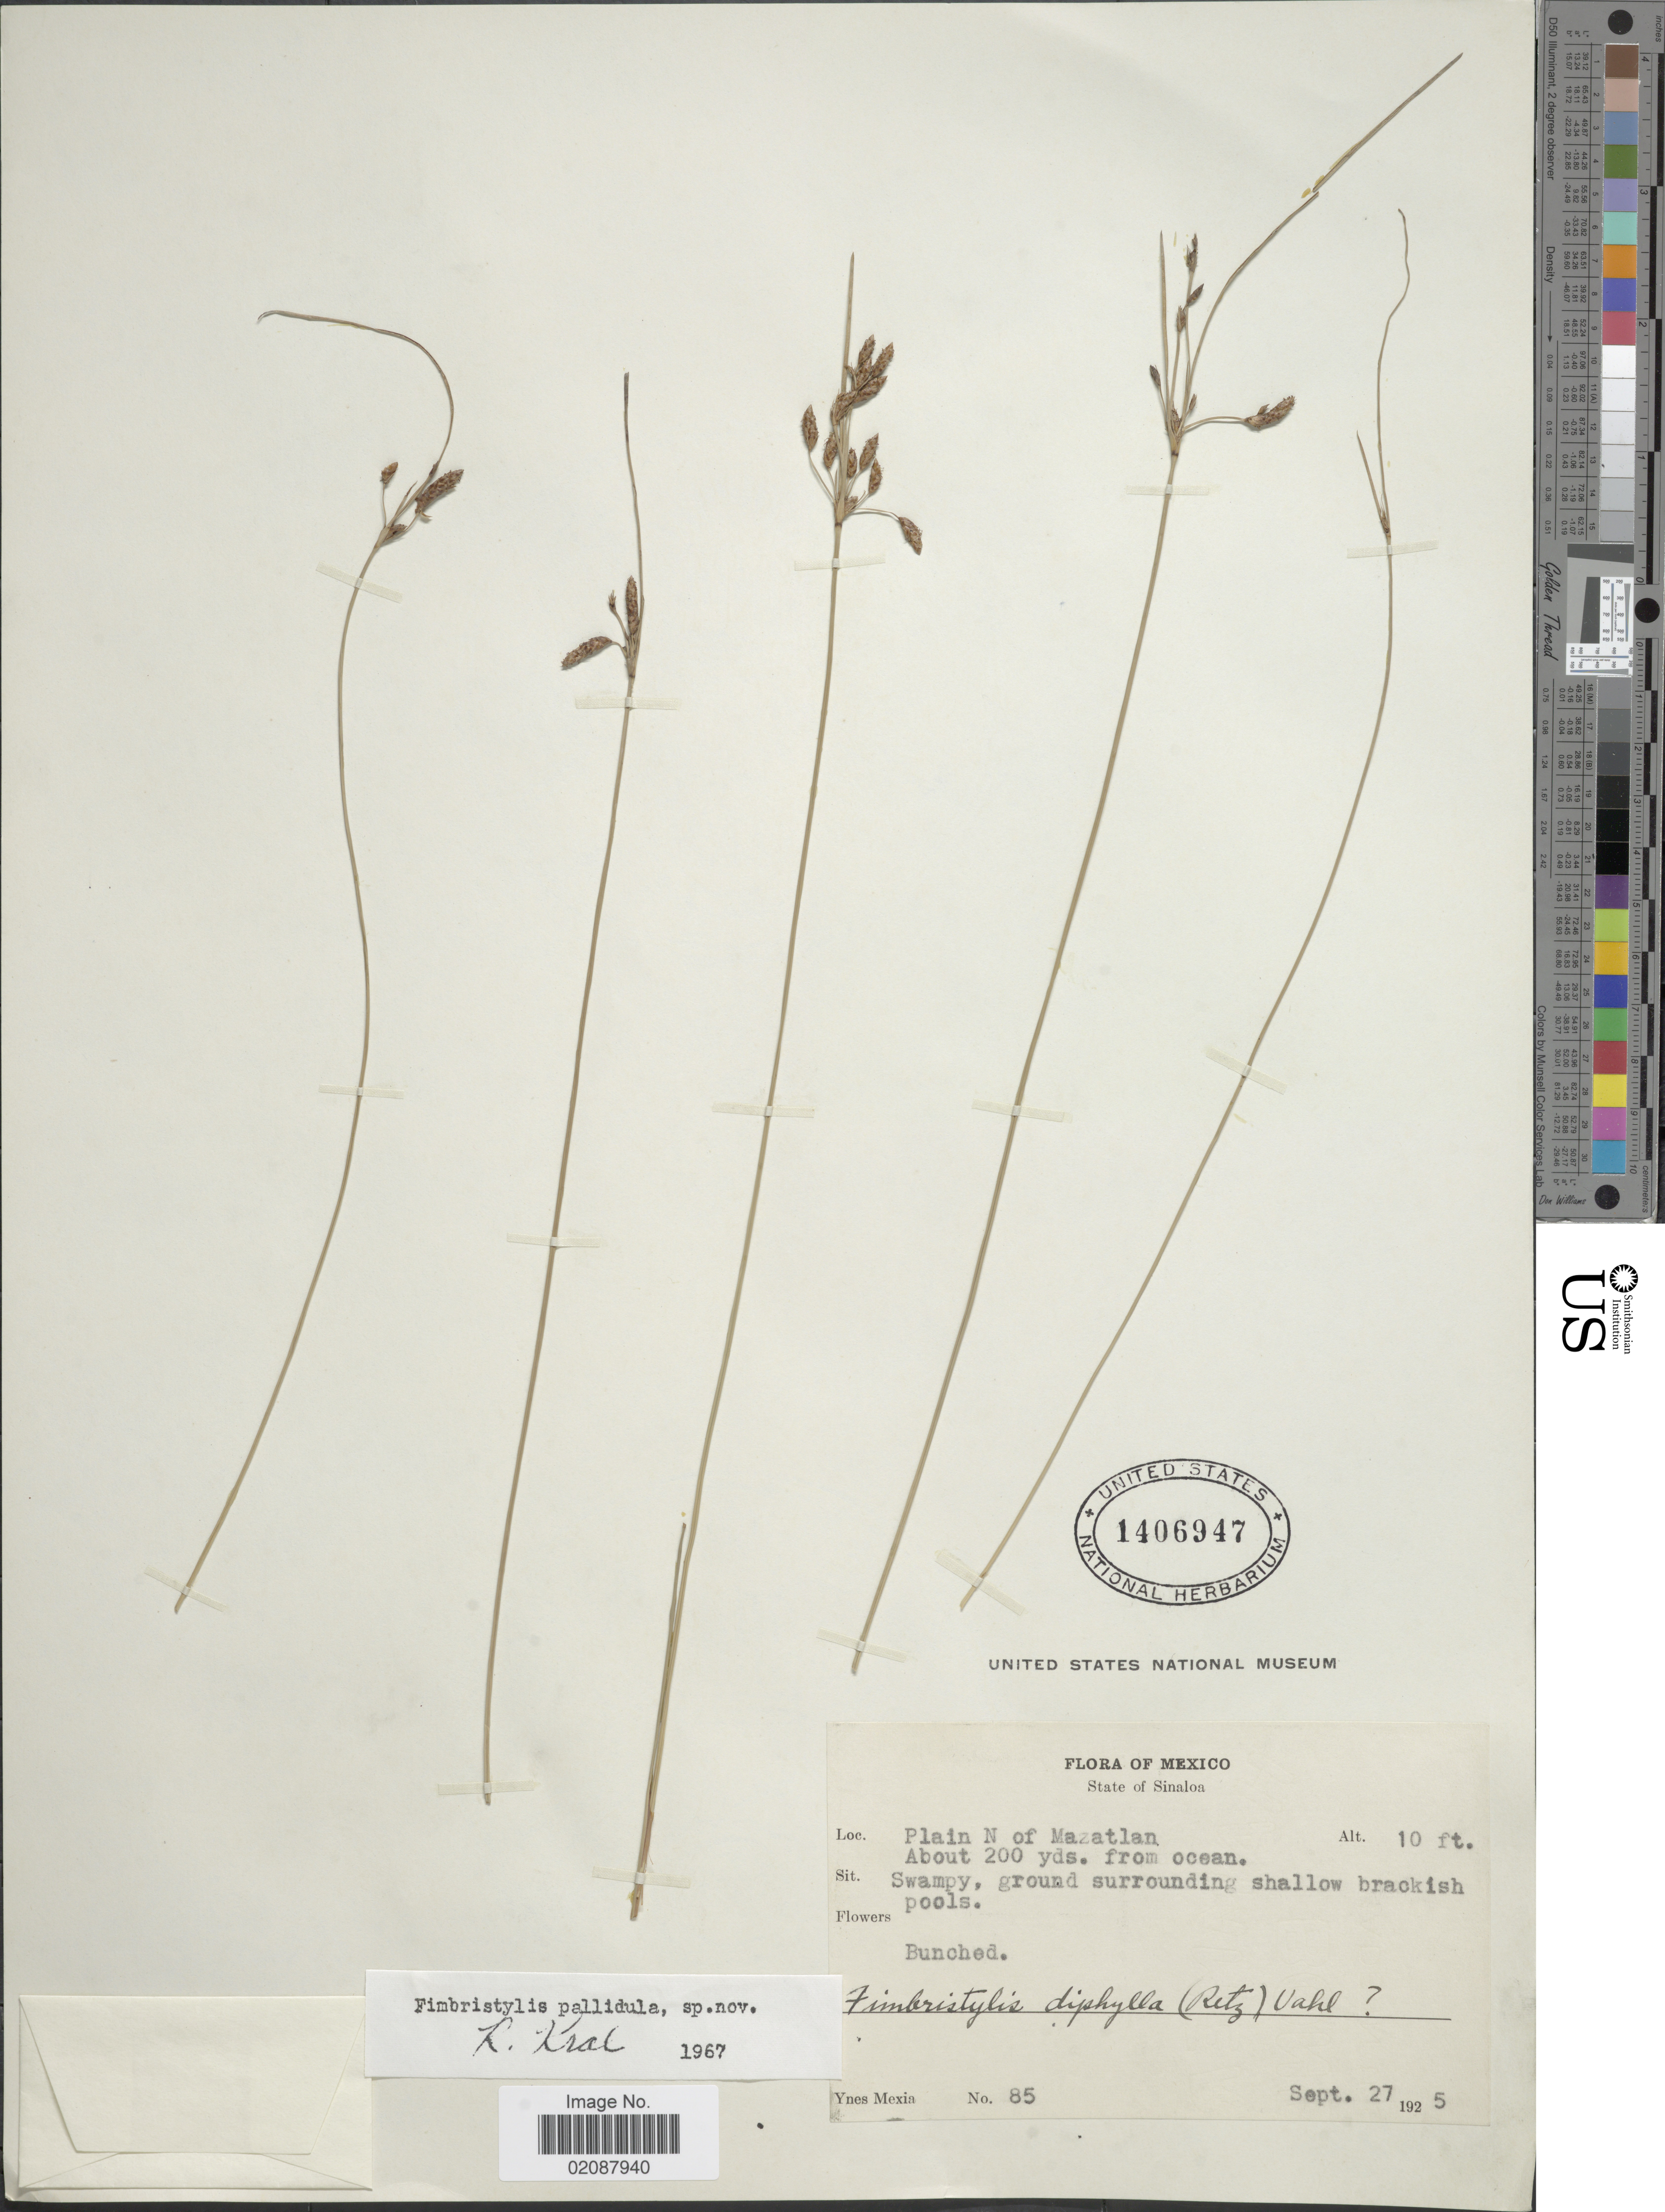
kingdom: Plantae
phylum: Tracheophyta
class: Liliopsida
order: Poales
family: Cyperaceae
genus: Fimbristylis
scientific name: Fimbristylis pallidula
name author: Kral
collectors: Y. Mexia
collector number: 85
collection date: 1925-09-27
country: Mexico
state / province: Sinaloa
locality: State of Sinaloa. Plain N of Mazatlan, about 200 yds. from ocean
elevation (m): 3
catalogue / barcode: US 1406947